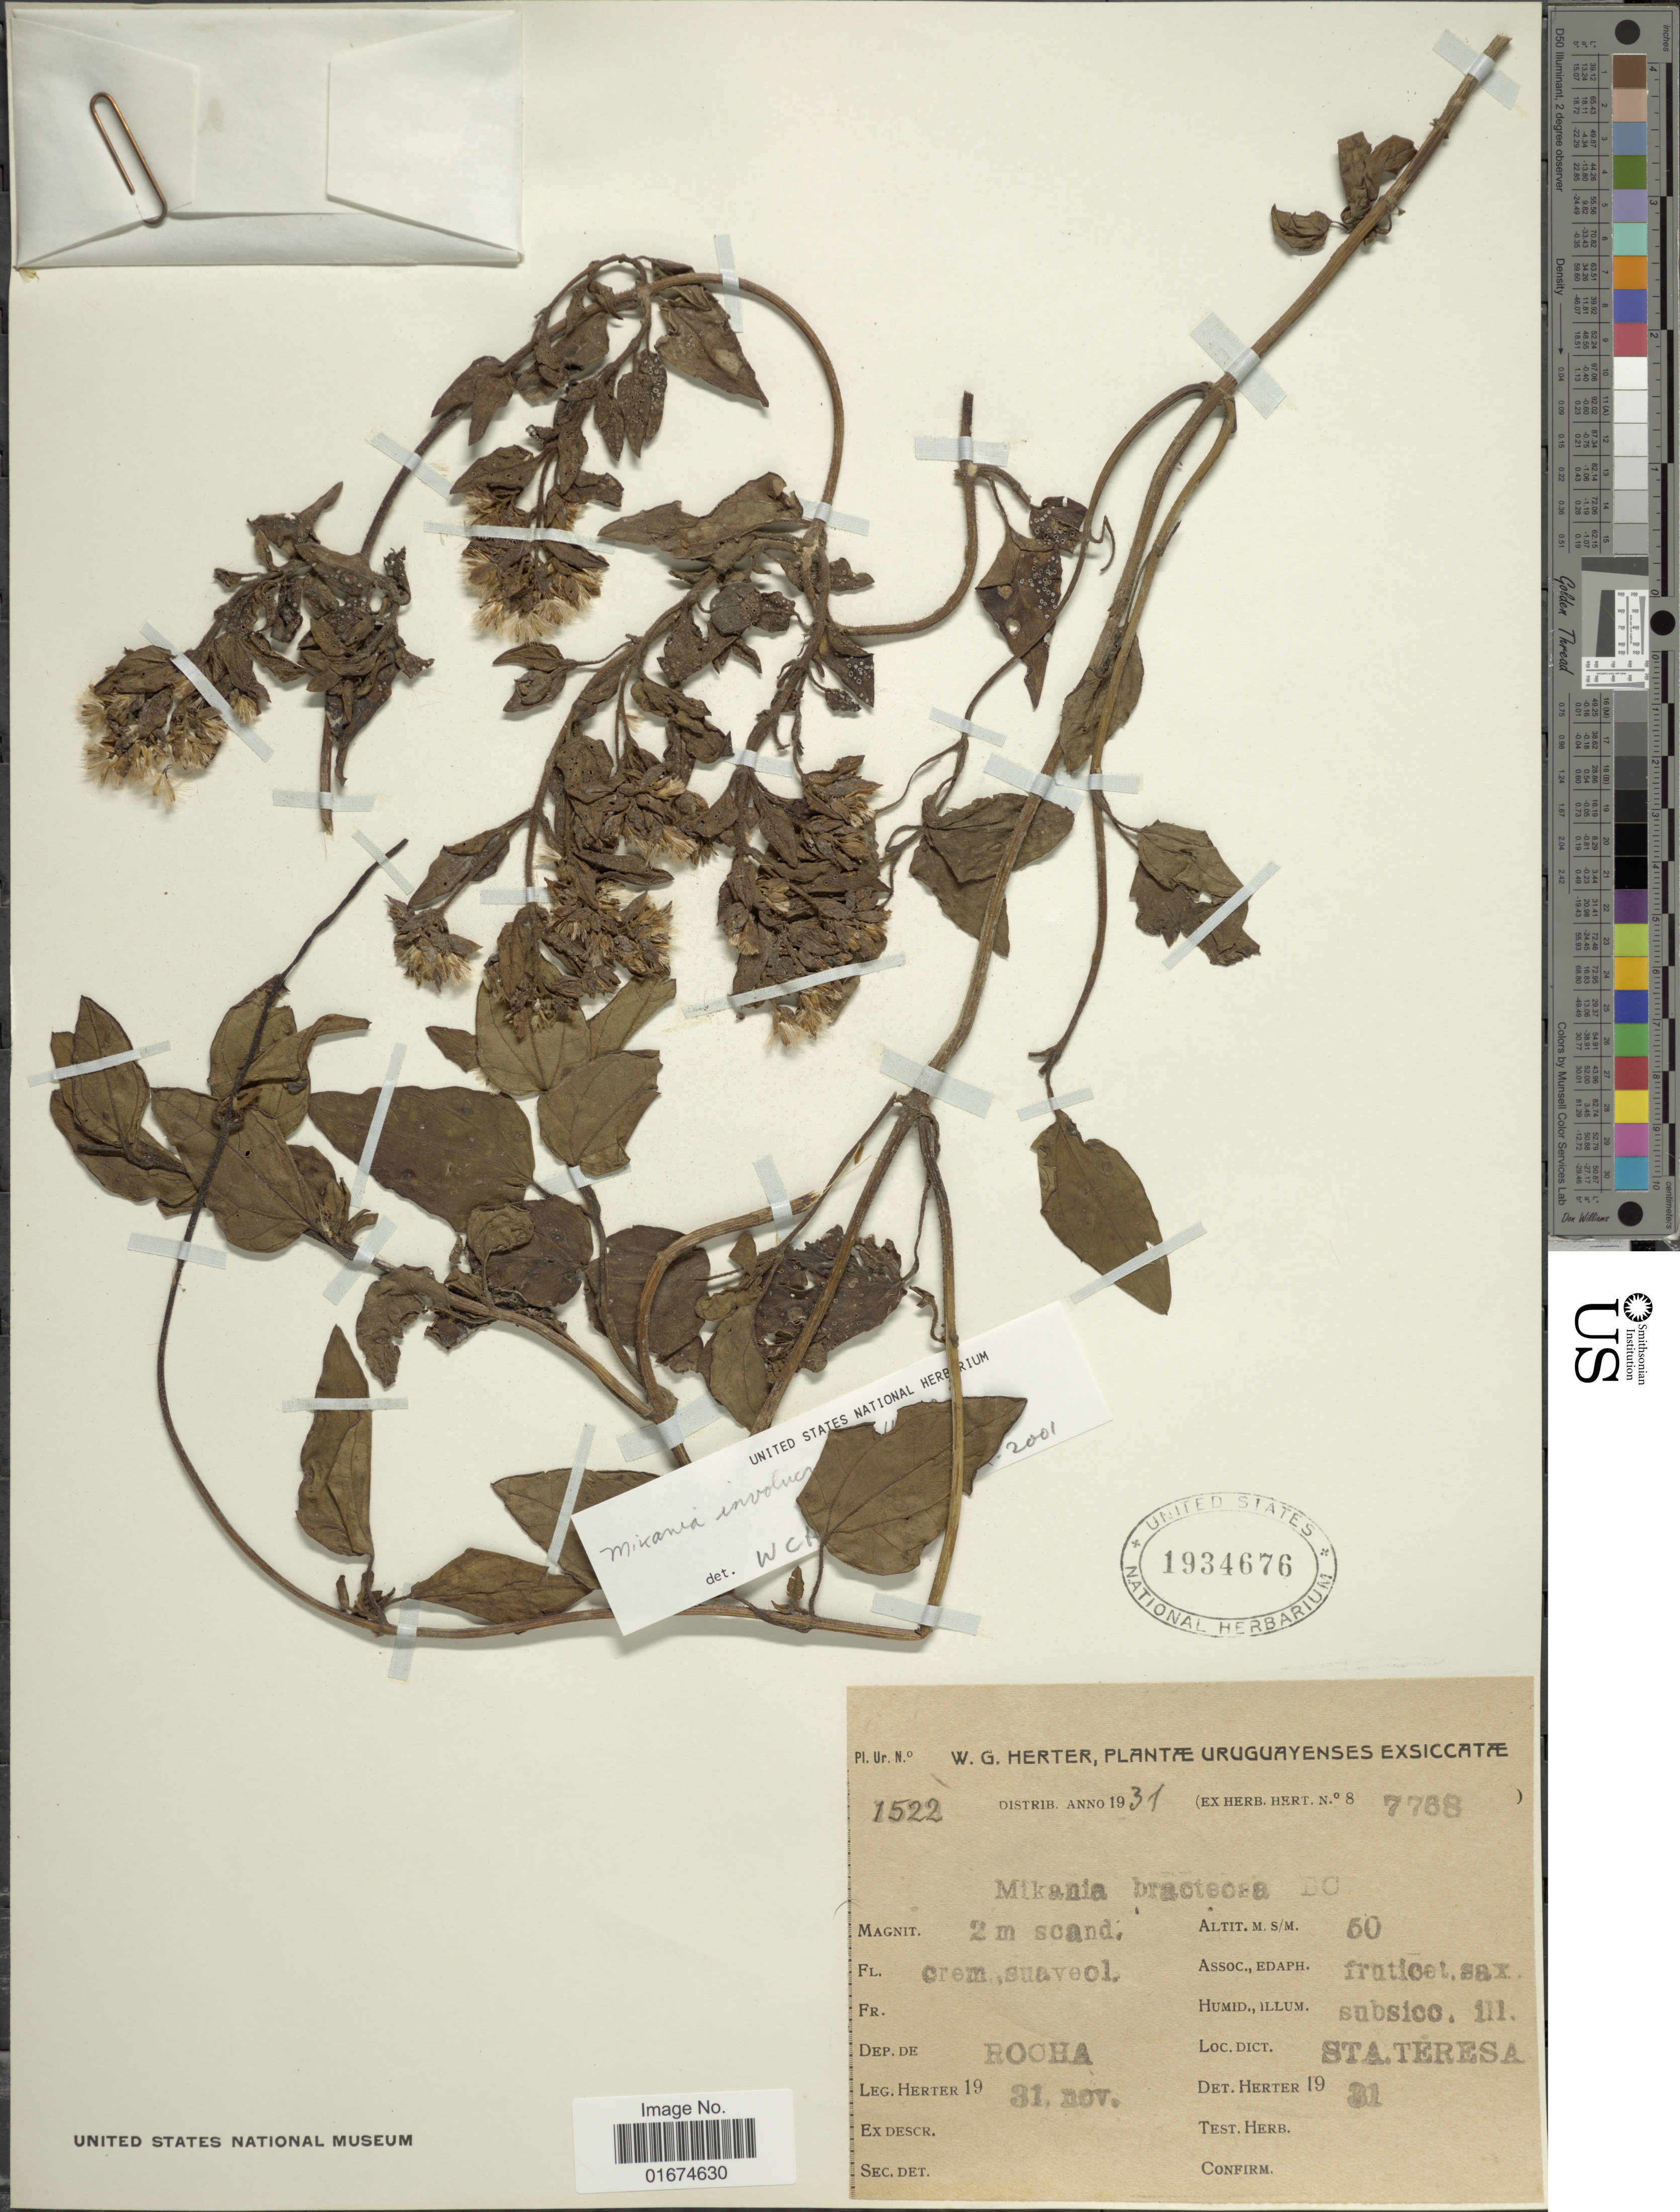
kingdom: Plantae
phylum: Tracheophyta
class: Magnoliopsida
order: Asterales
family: Asteraceae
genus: Mikania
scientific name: Mikania bracteosa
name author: DC.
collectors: W. G. Herter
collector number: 7768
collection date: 1931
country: Uruguay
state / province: Rocha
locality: Sta. Teresa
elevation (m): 60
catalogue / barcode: US 1934676